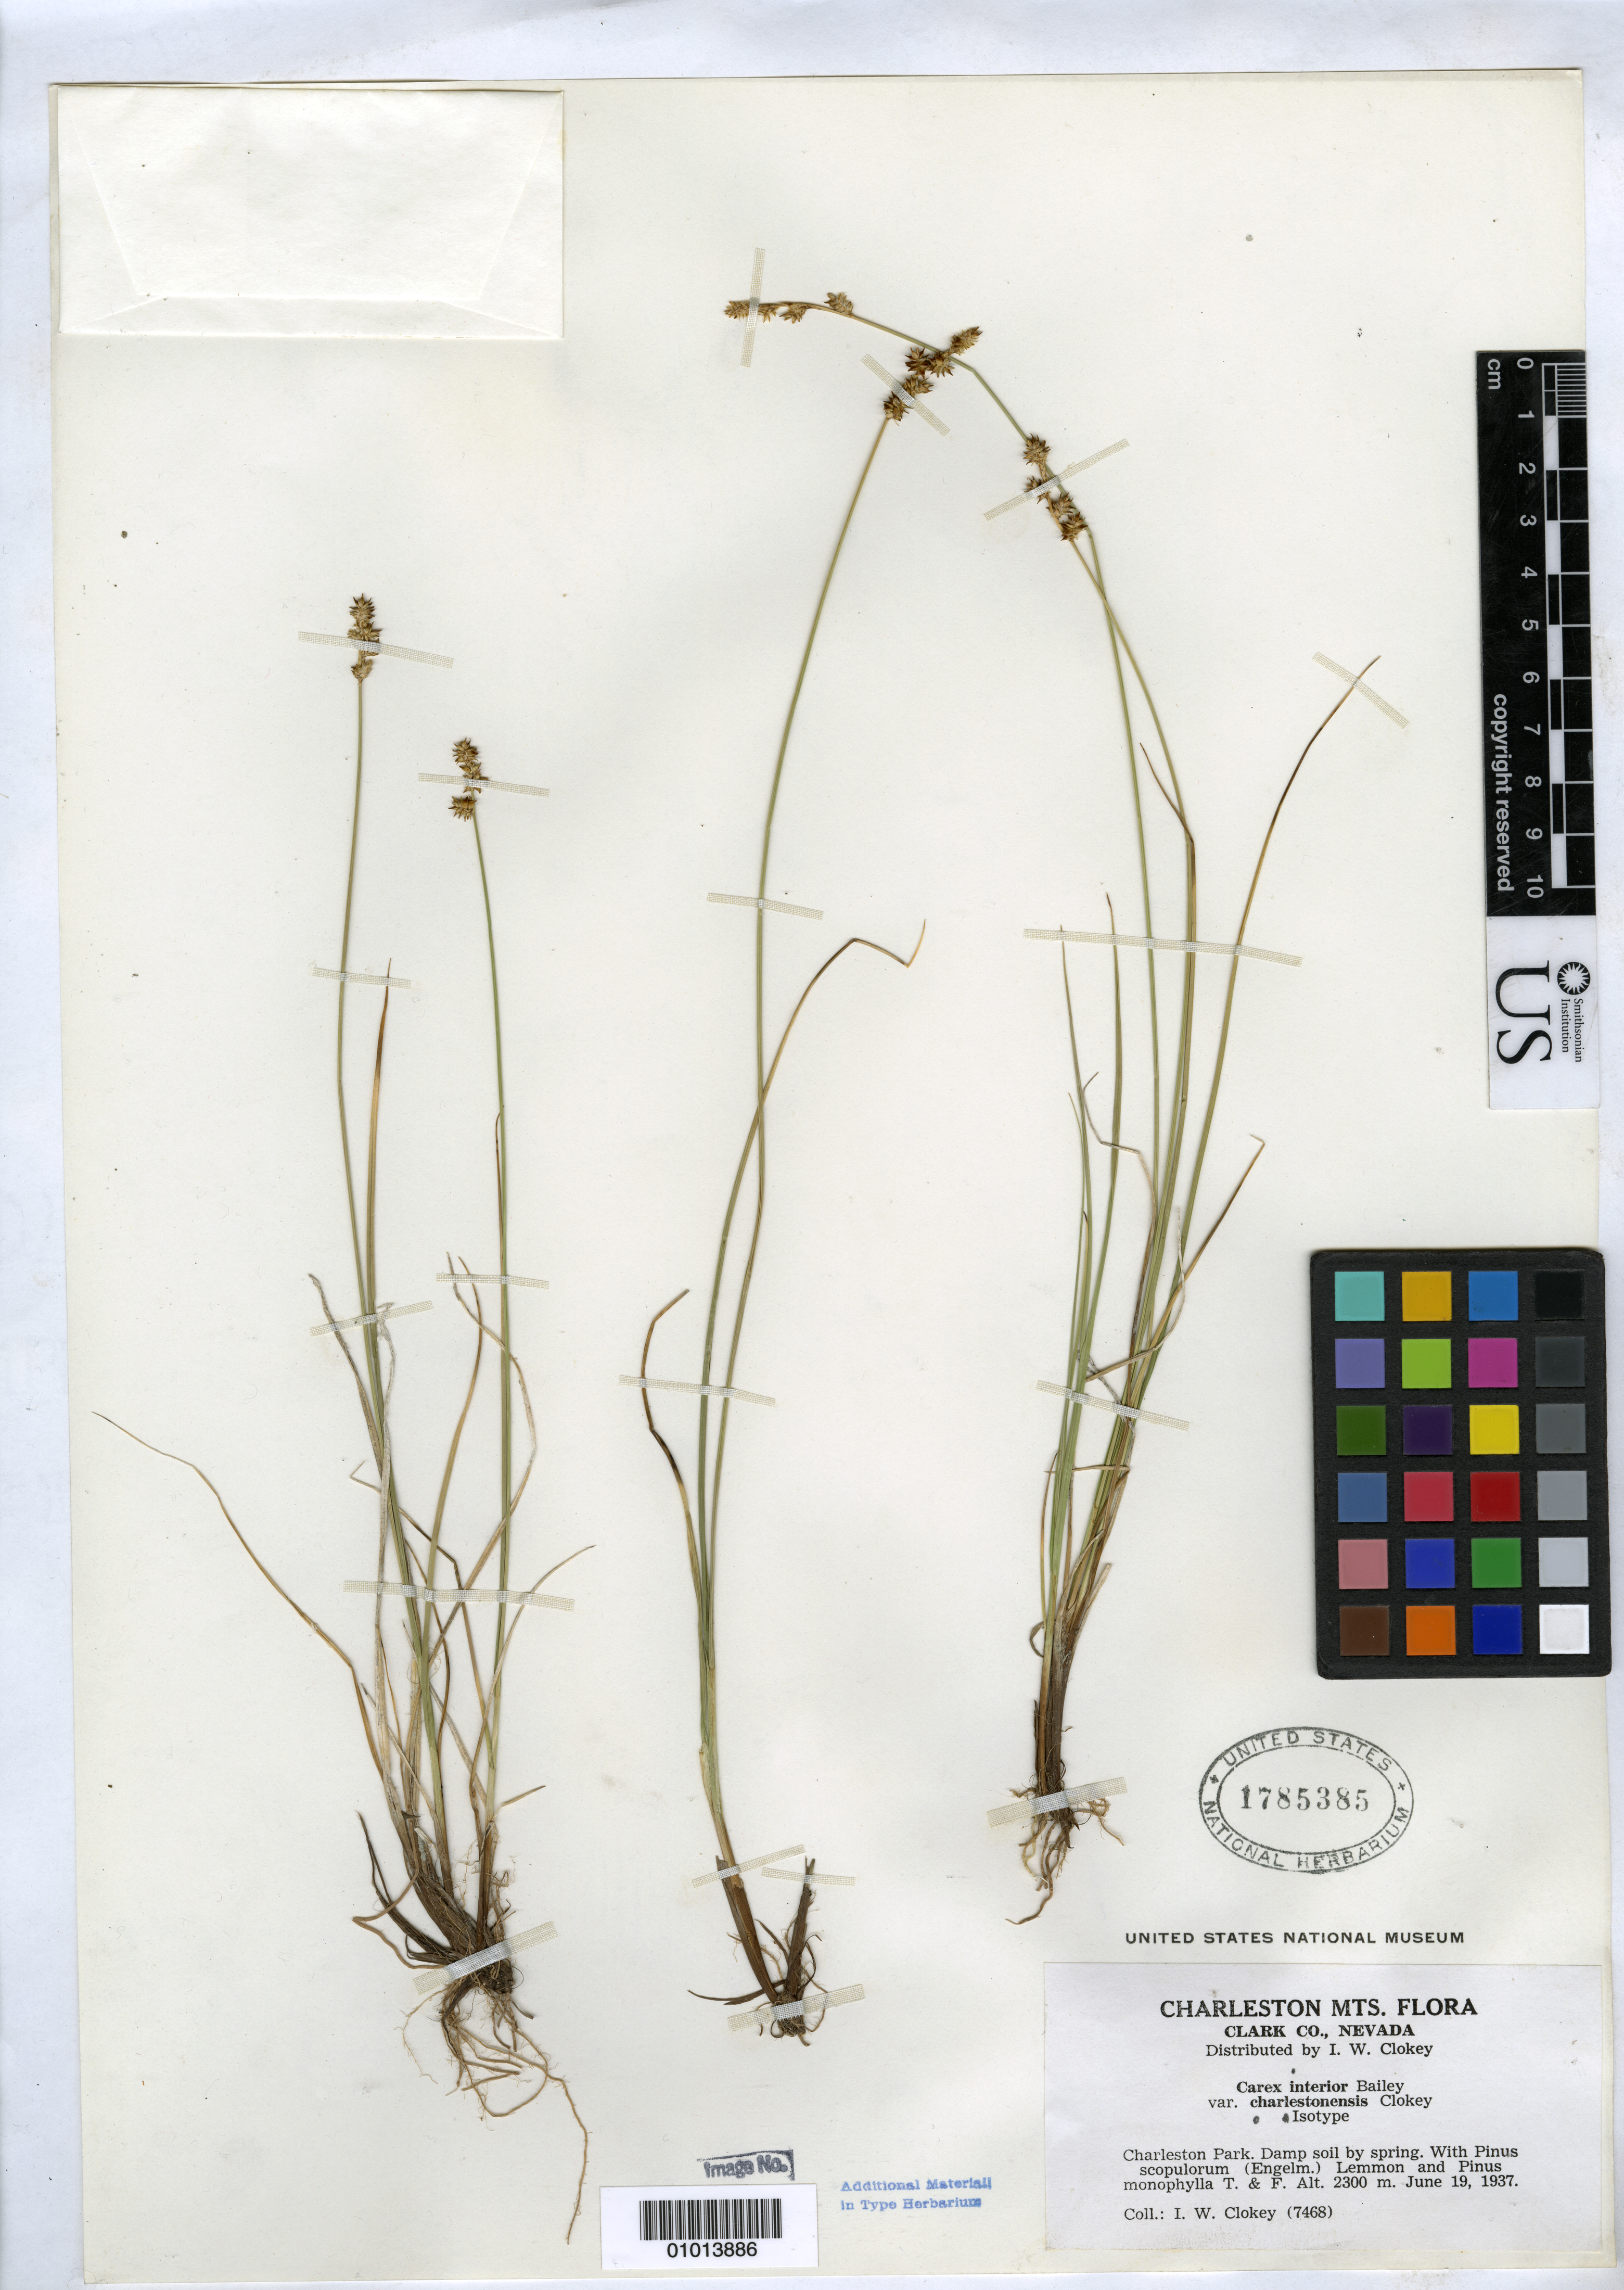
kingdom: Plantae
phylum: Tracheophyta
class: Liliopsida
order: Poales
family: Cyperaceae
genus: Carex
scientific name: Carex interior var. charlestonensis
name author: Clokey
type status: Isotype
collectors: I. W. Clokey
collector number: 7468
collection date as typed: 19 Jun 1937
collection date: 1937-06-19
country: United States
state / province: Nevada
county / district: Clark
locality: Charleston Park.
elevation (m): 2300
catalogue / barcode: US 1785385